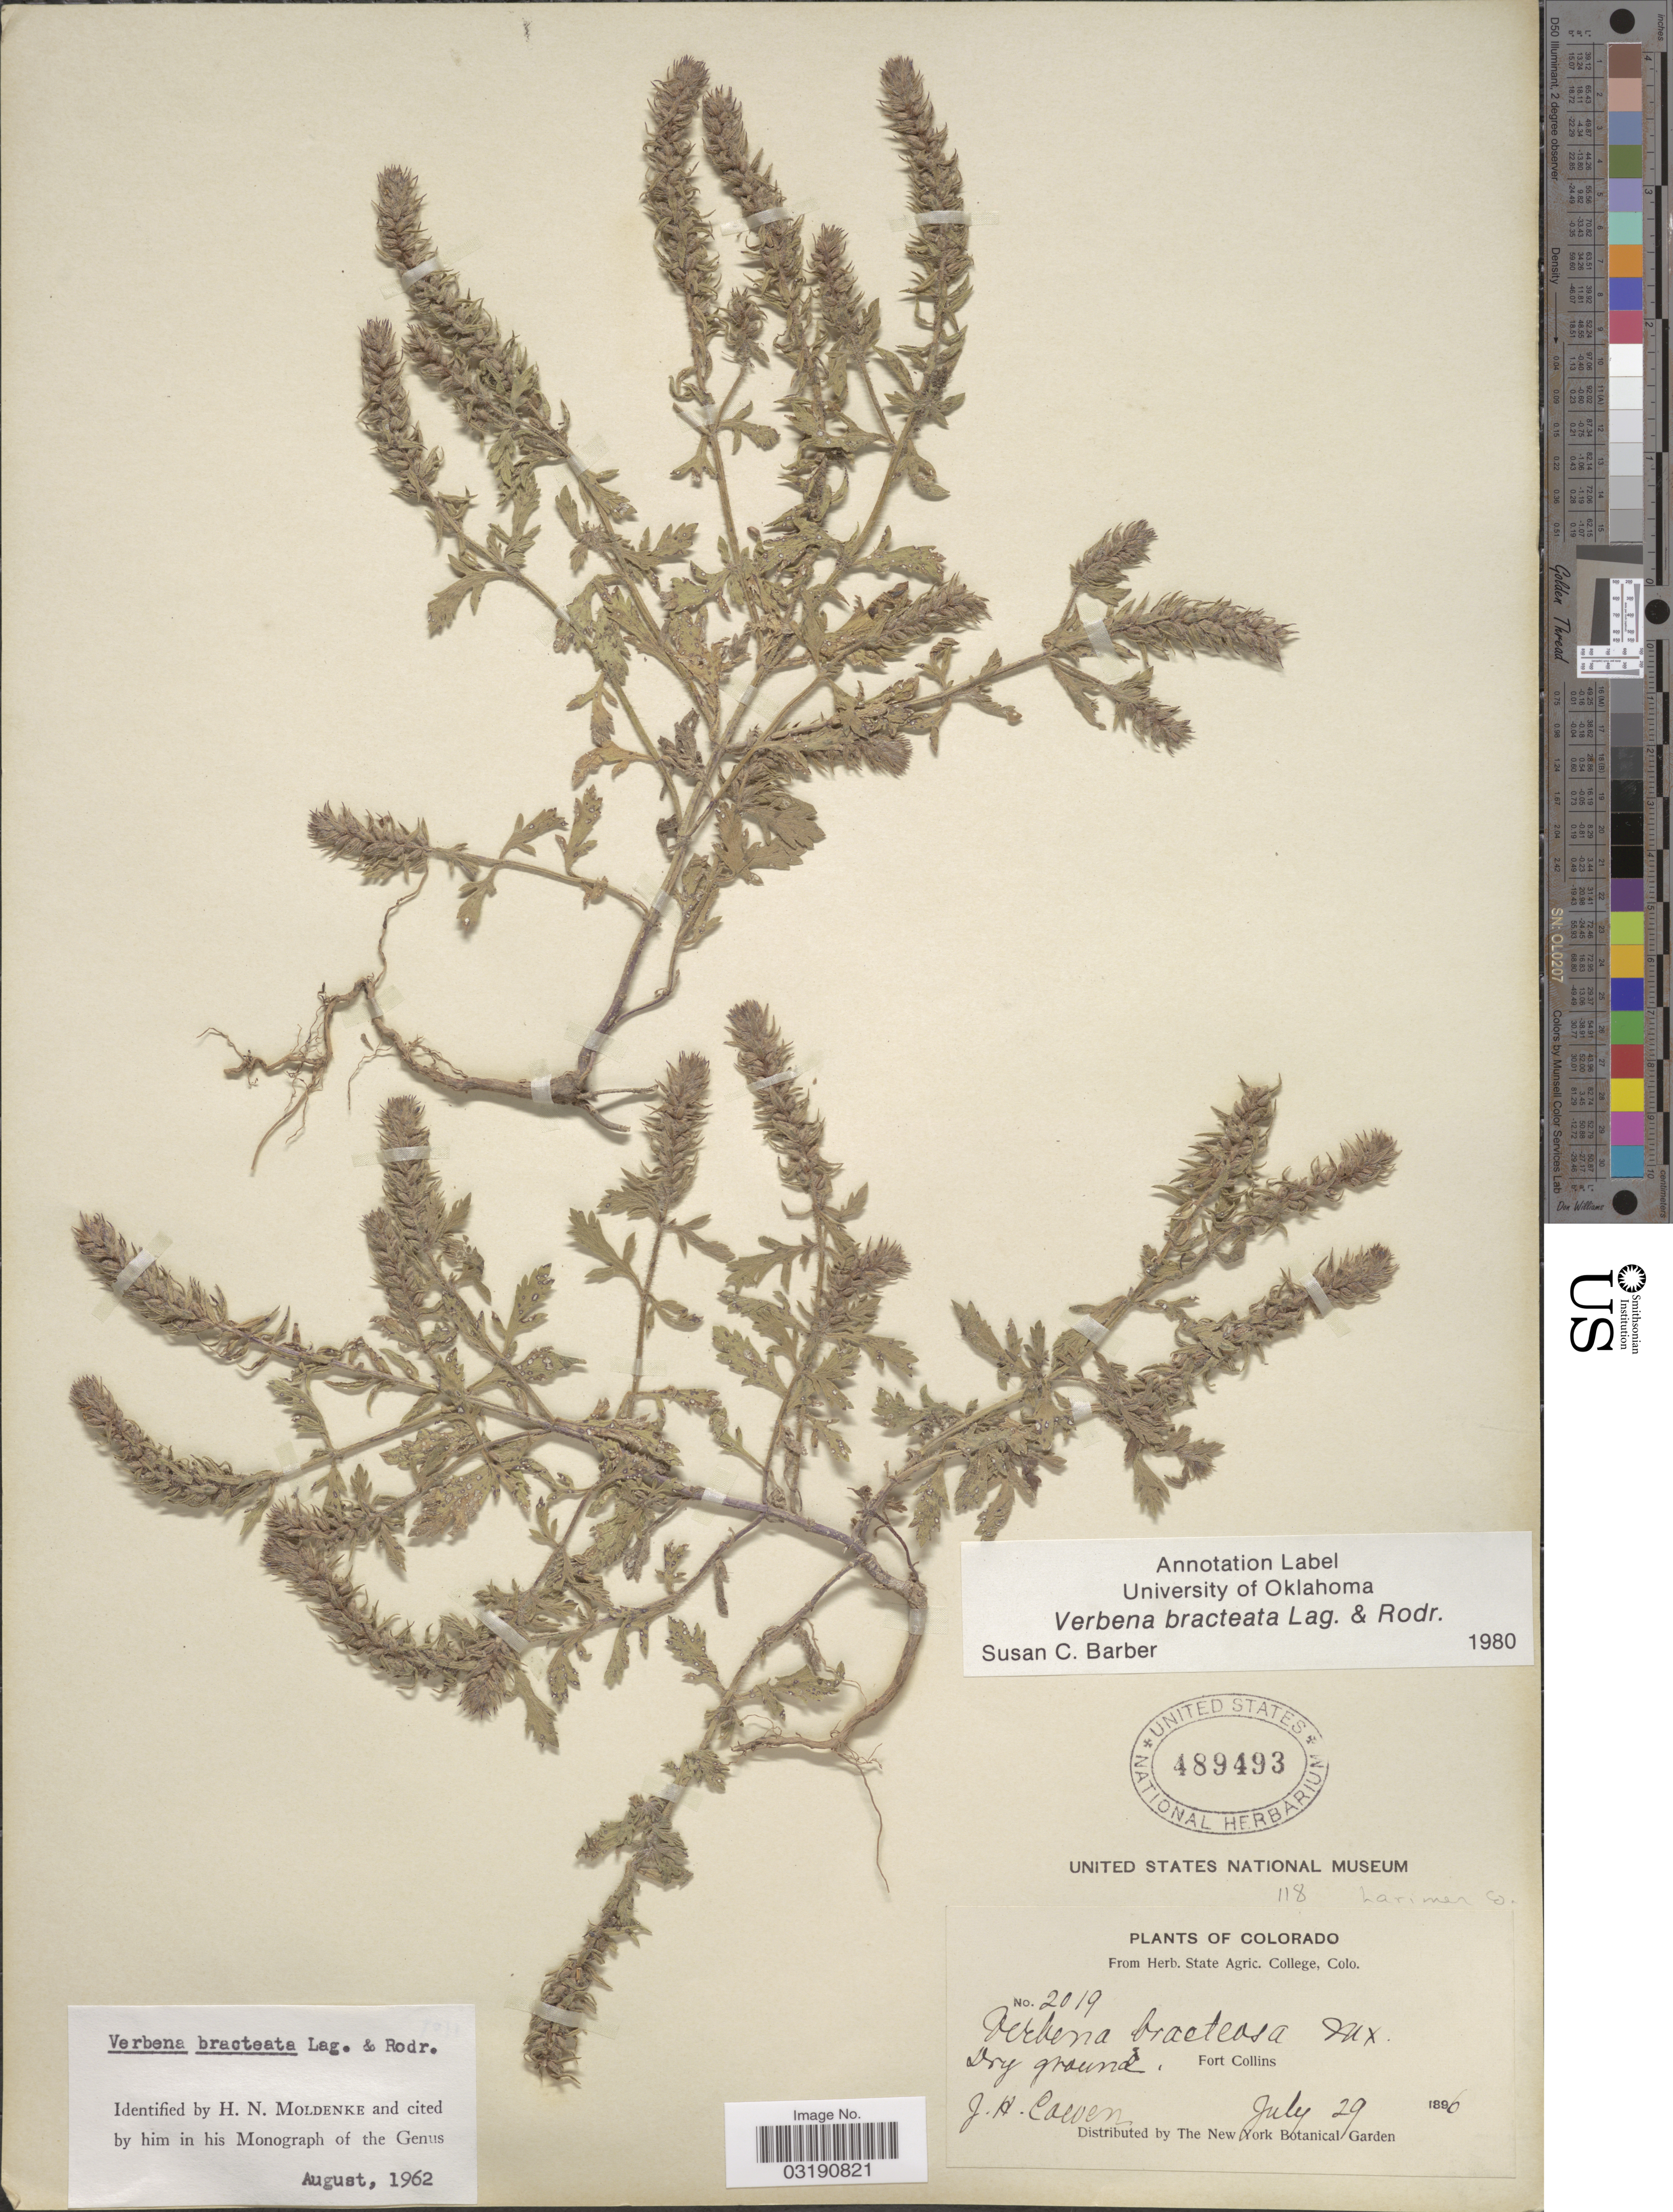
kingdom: Plantae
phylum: Tracheophyta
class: Magnoliopsida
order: Lamiales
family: Verbenaceae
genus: Verbena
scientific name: Verbena bracteata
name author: Cav. ex Lag. & Rodr.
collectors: J. H. Cowen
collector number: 2019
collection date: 1896-07-29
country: United States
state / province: Colorado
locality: Fort Collins. Larimer Co.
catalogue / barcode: US 489493